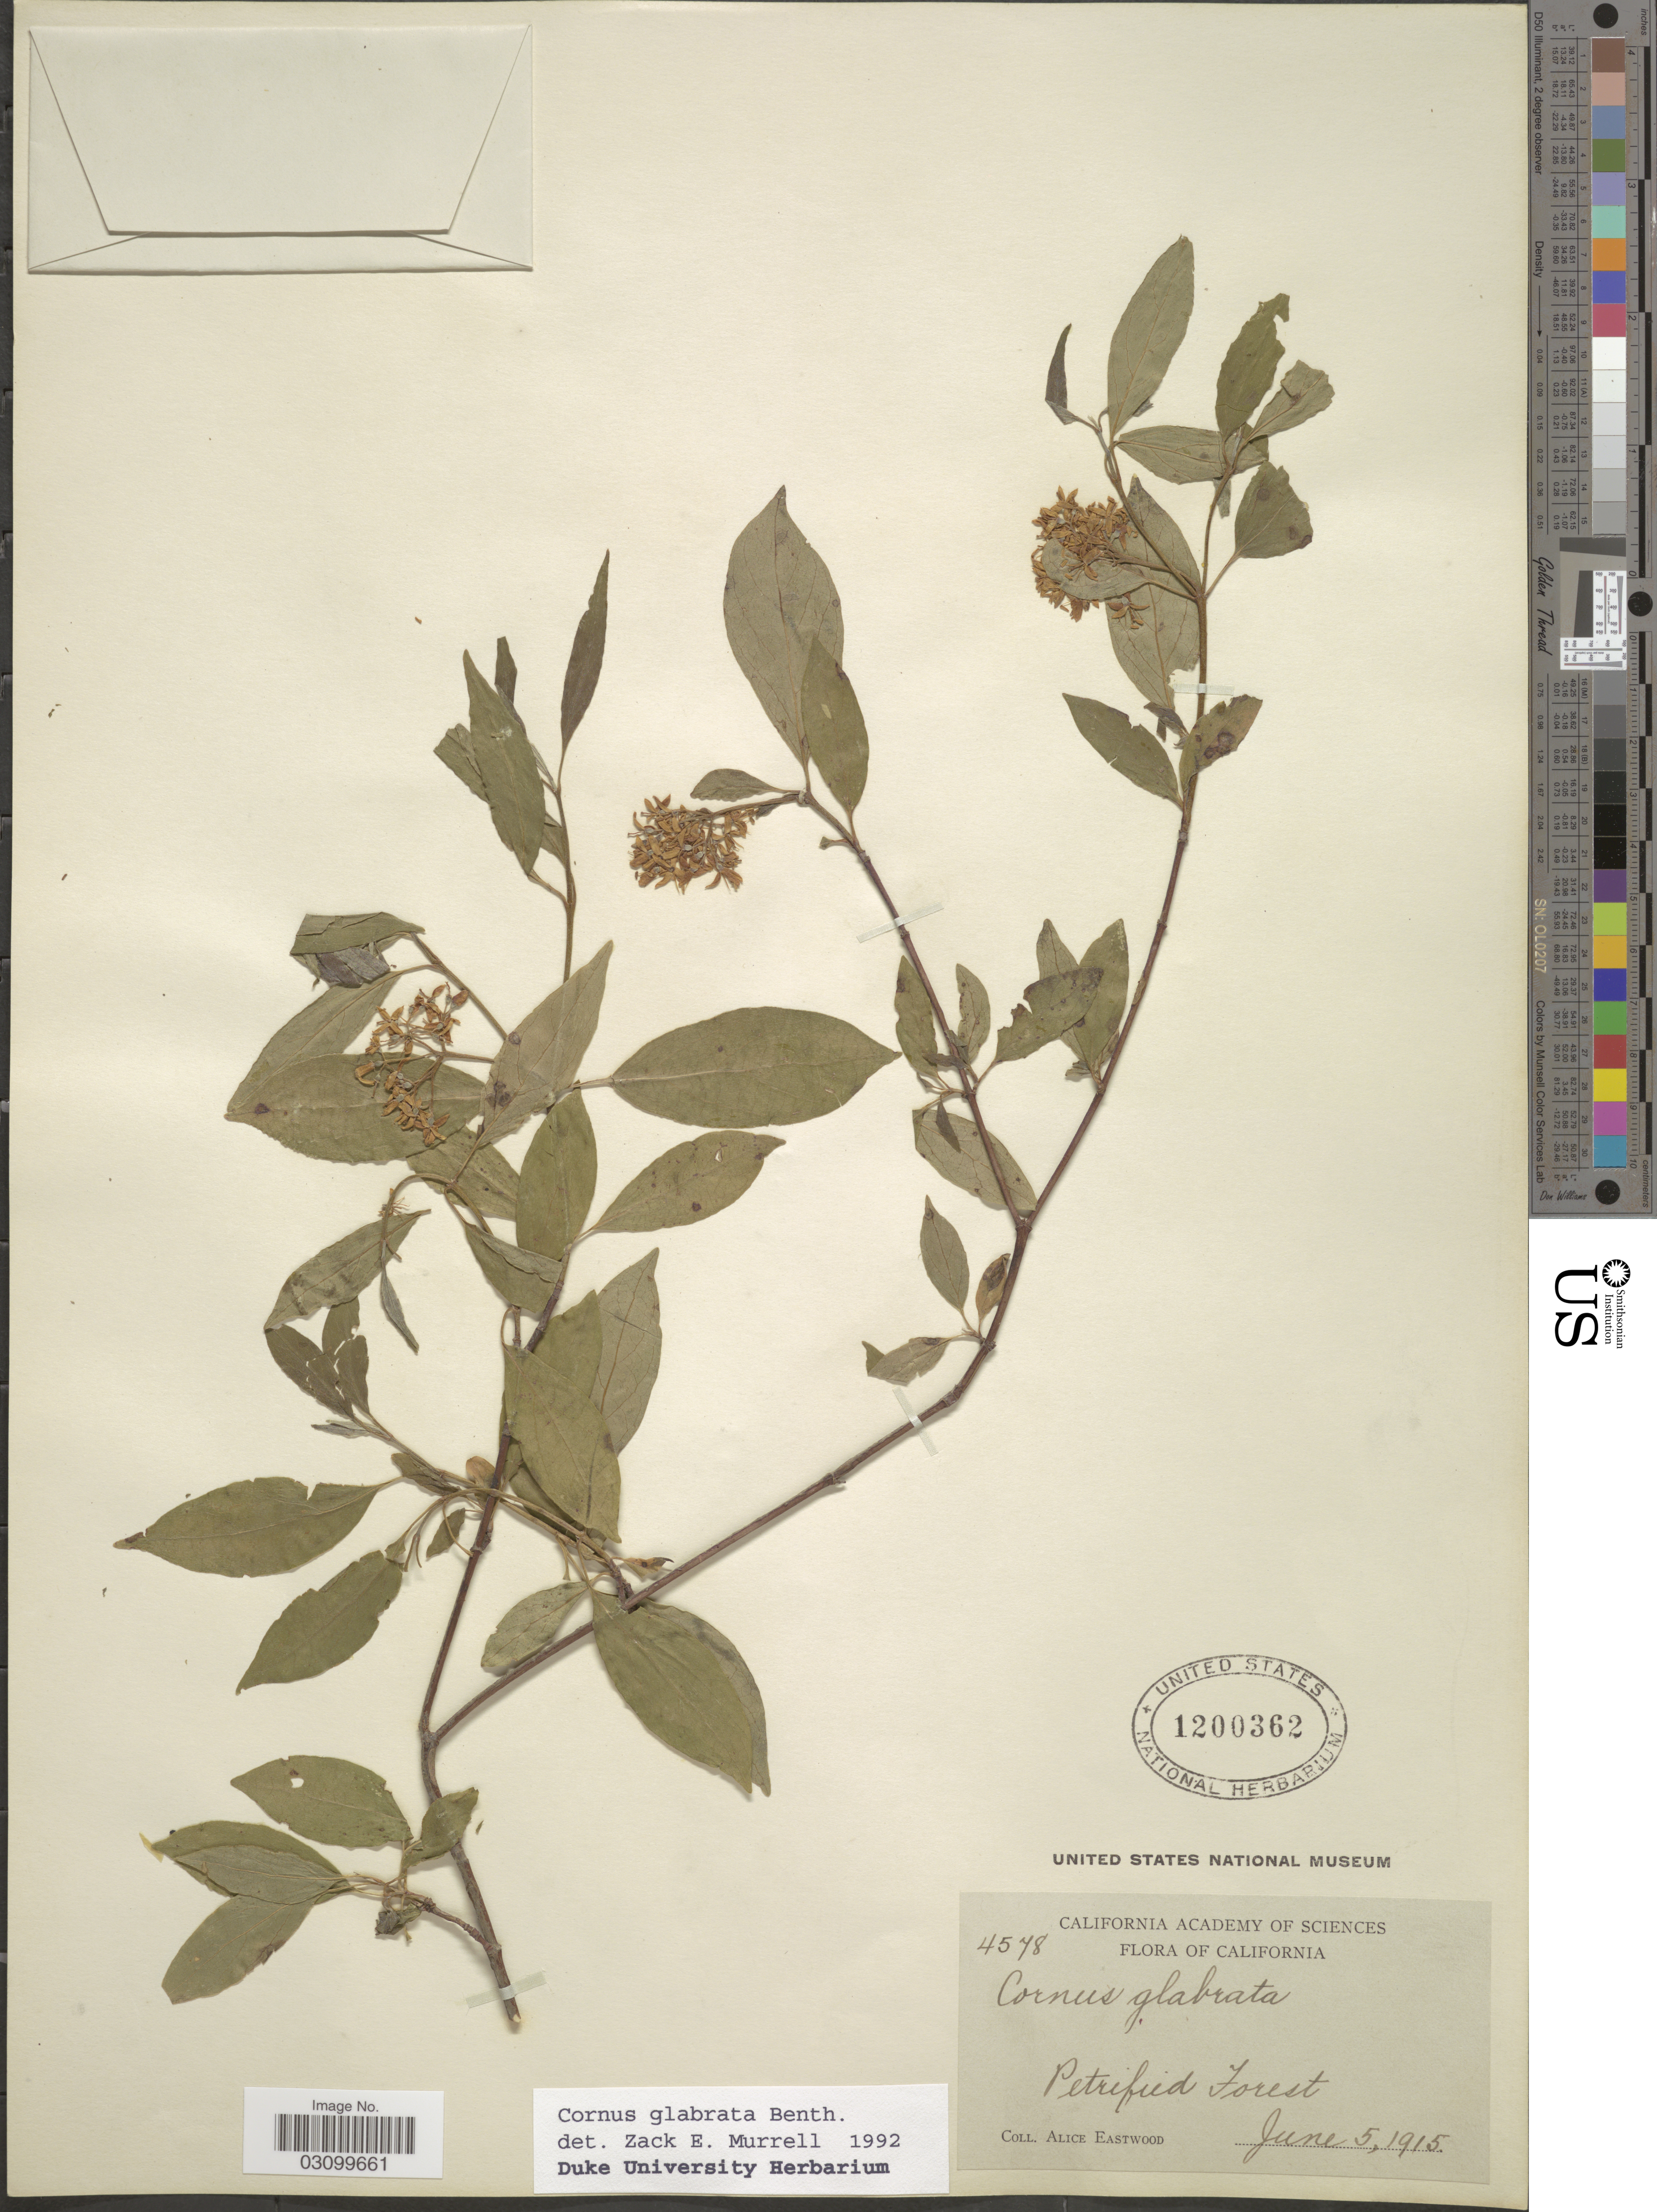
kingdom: Plantae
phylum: Tracheophyta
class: Magnoliopsida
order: Cornales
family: Cornaceae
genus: Cornus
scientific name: Cornus glabrata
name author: Benth.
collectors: A. Eastwood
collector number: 4578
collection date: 1915-06-05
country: United States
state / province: California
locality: Petrified Forest.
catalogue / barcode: US 1200362